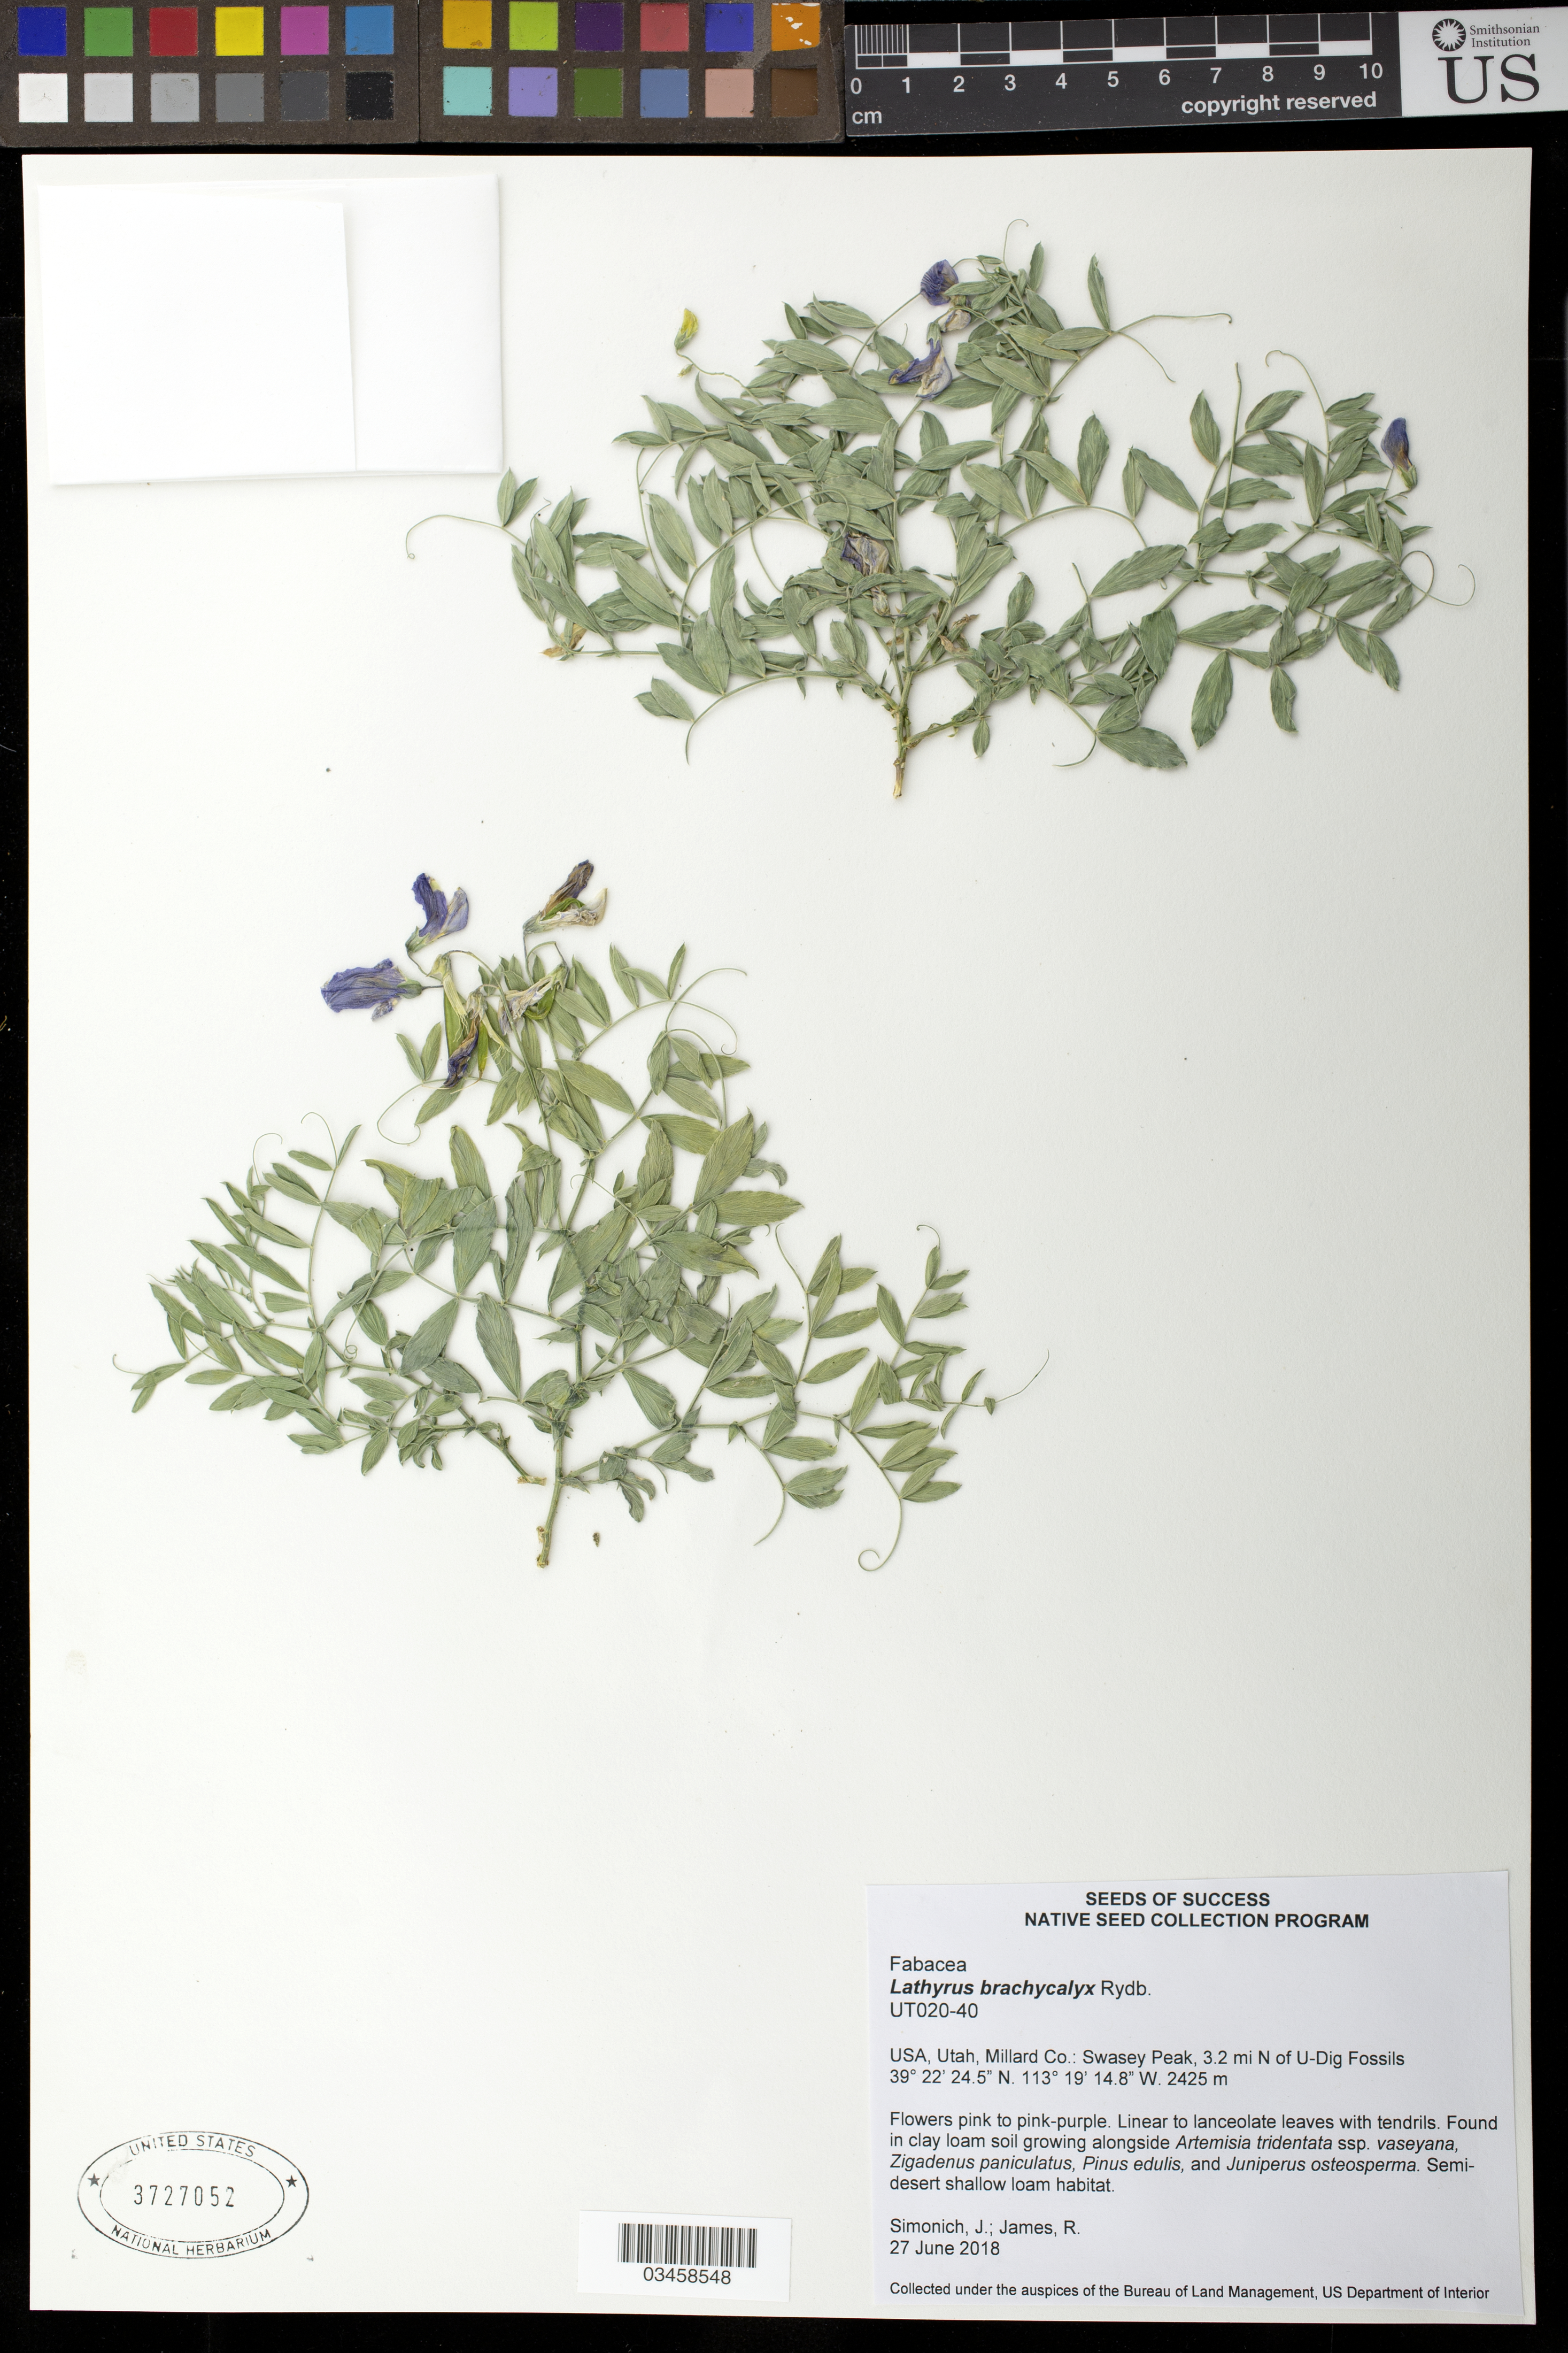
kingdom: Plantae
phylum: Tracheophyta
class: Magnoliopsida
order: Fabales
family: Fabaceae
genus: Lathyrus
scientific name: Lathyrus brachycalyx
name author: Rydb.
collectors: J. Simonich & R. James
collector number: UT020-40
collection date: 2018-06-27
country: United States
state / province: Utah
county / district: Millard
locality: Swasey Peak, 3.2 mi. N of U-Dig Fossils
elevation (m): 2425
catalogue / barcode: US 3727052